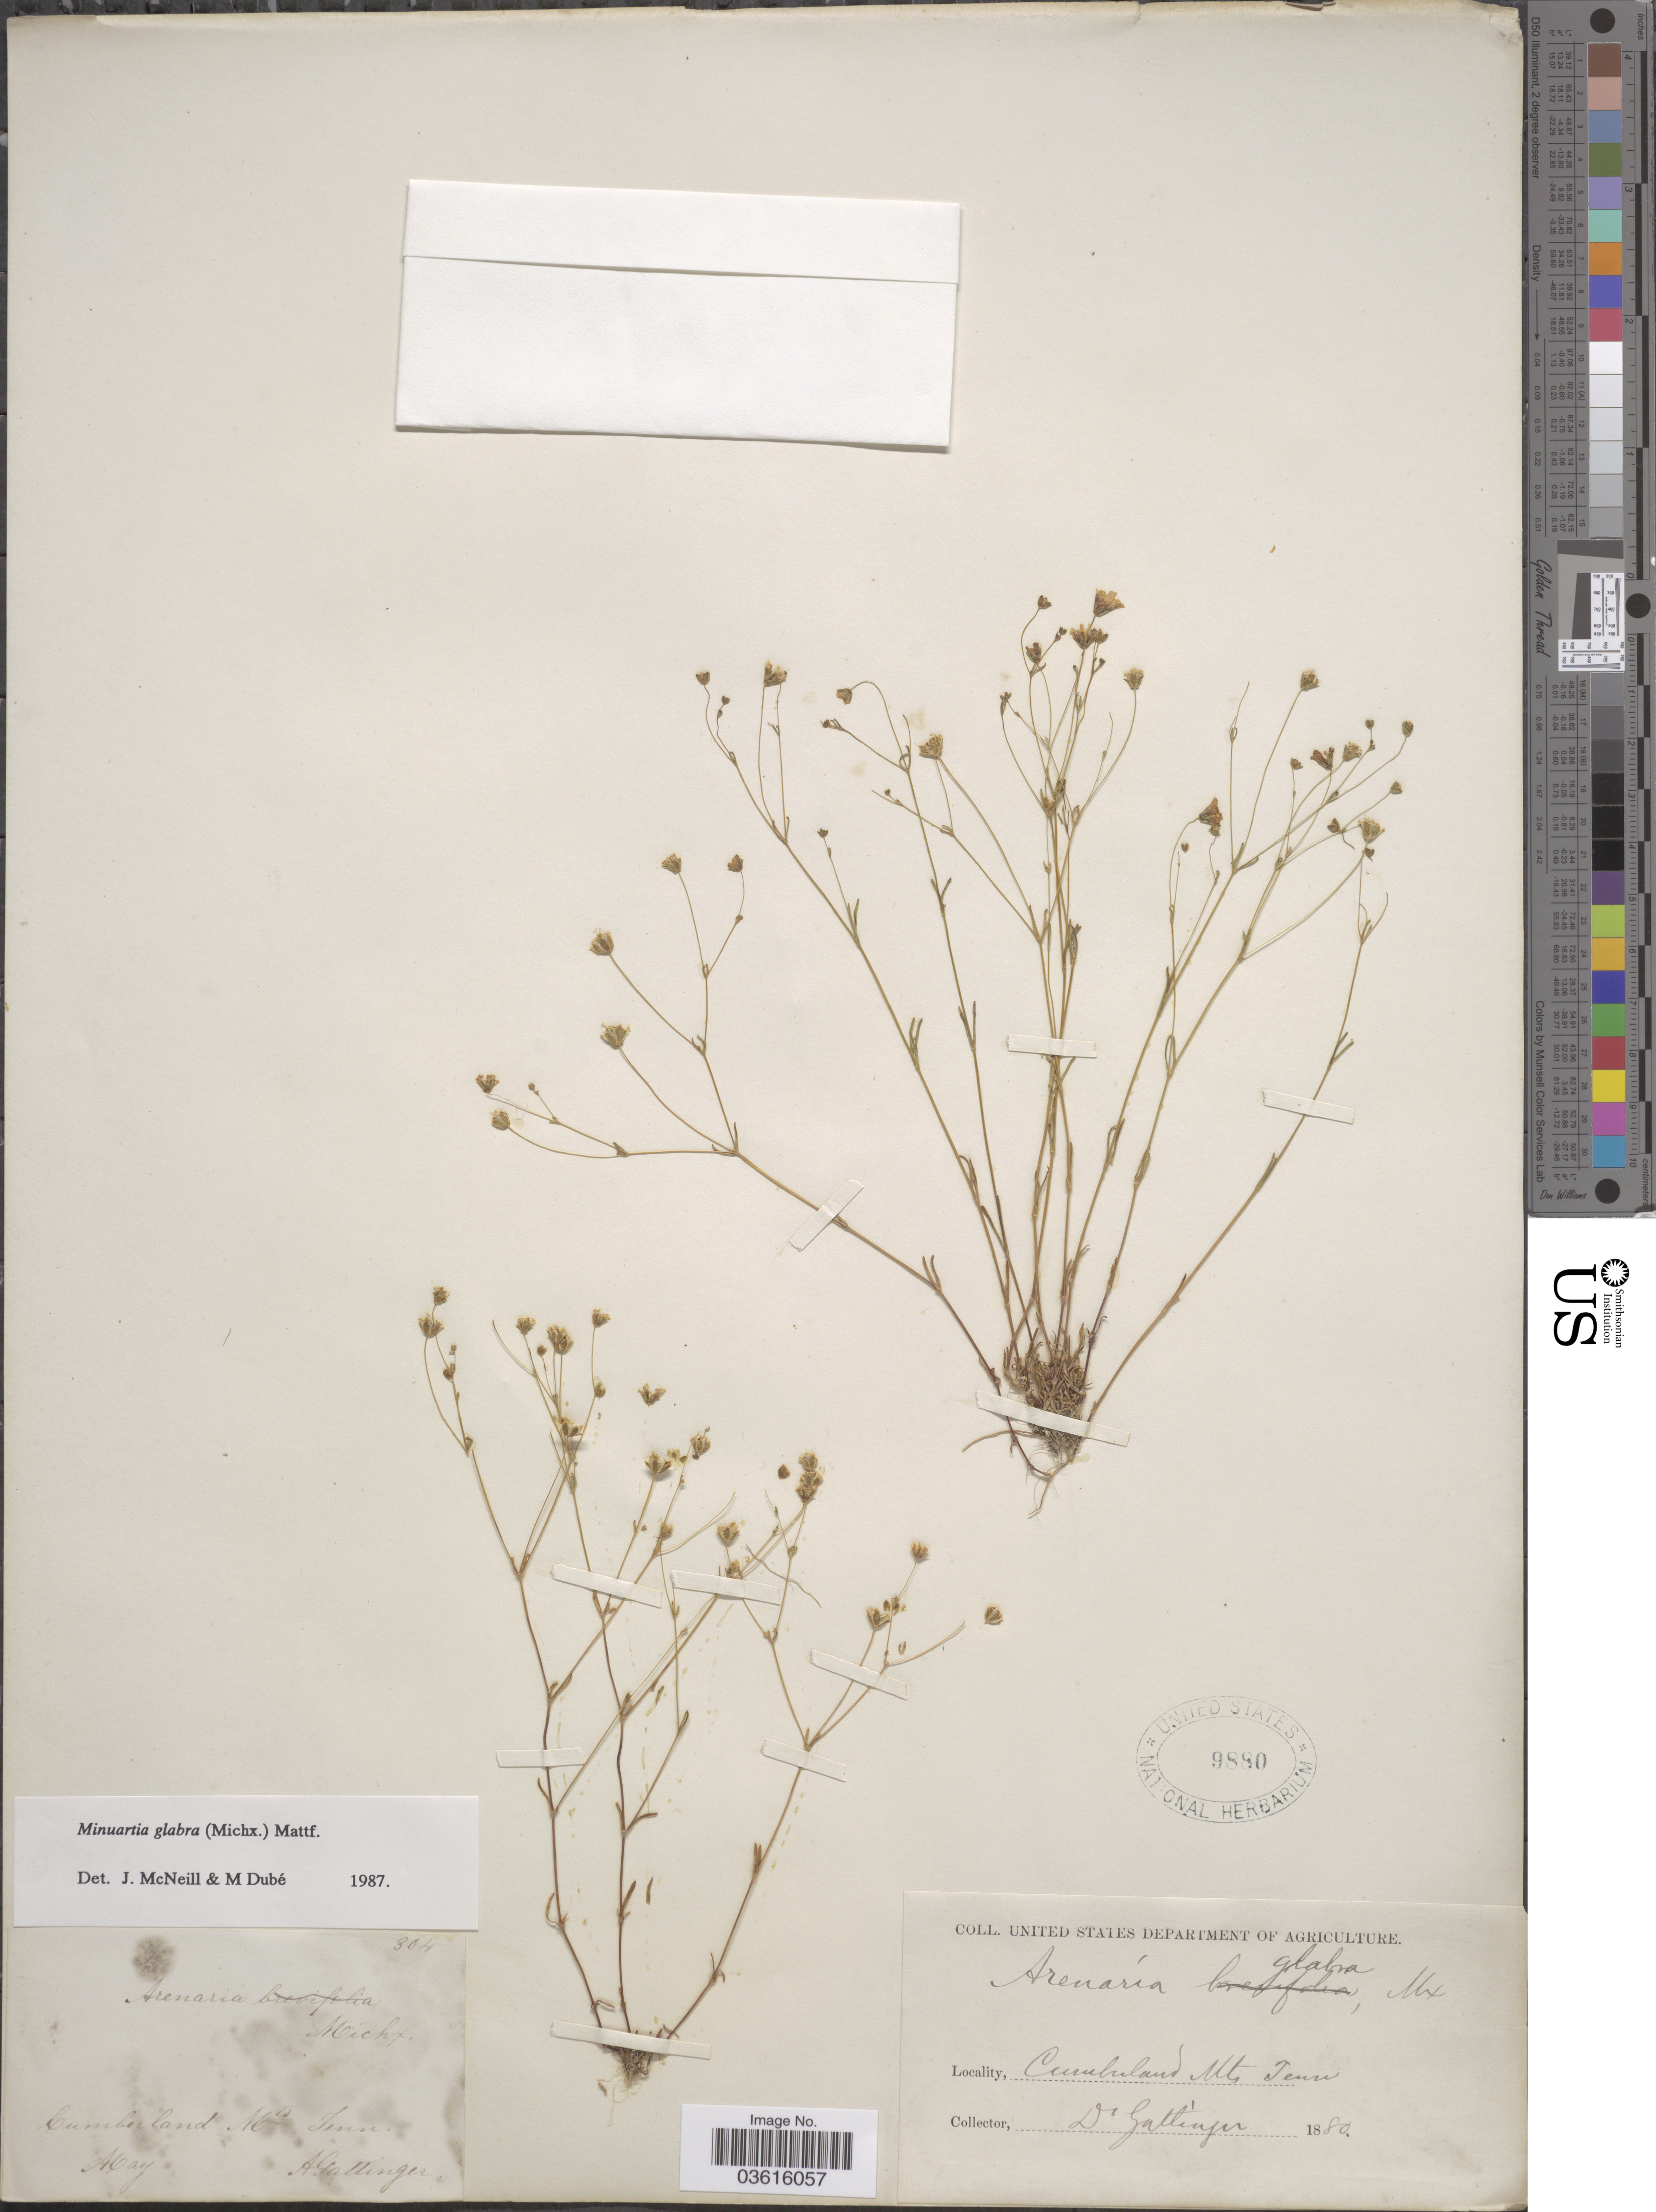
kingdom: Plantae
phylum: Tracheophyta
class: Magnoliopsida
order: Caryophyllales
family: Caryophyllaceae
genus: Minuartia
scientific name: Minuartia glabra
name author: (Michx.) Mattf.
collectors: A. Gattinger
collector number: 304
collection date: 1880-05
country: United States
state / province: Tennessee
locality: Cumberland Mts.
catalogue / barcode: US 9880